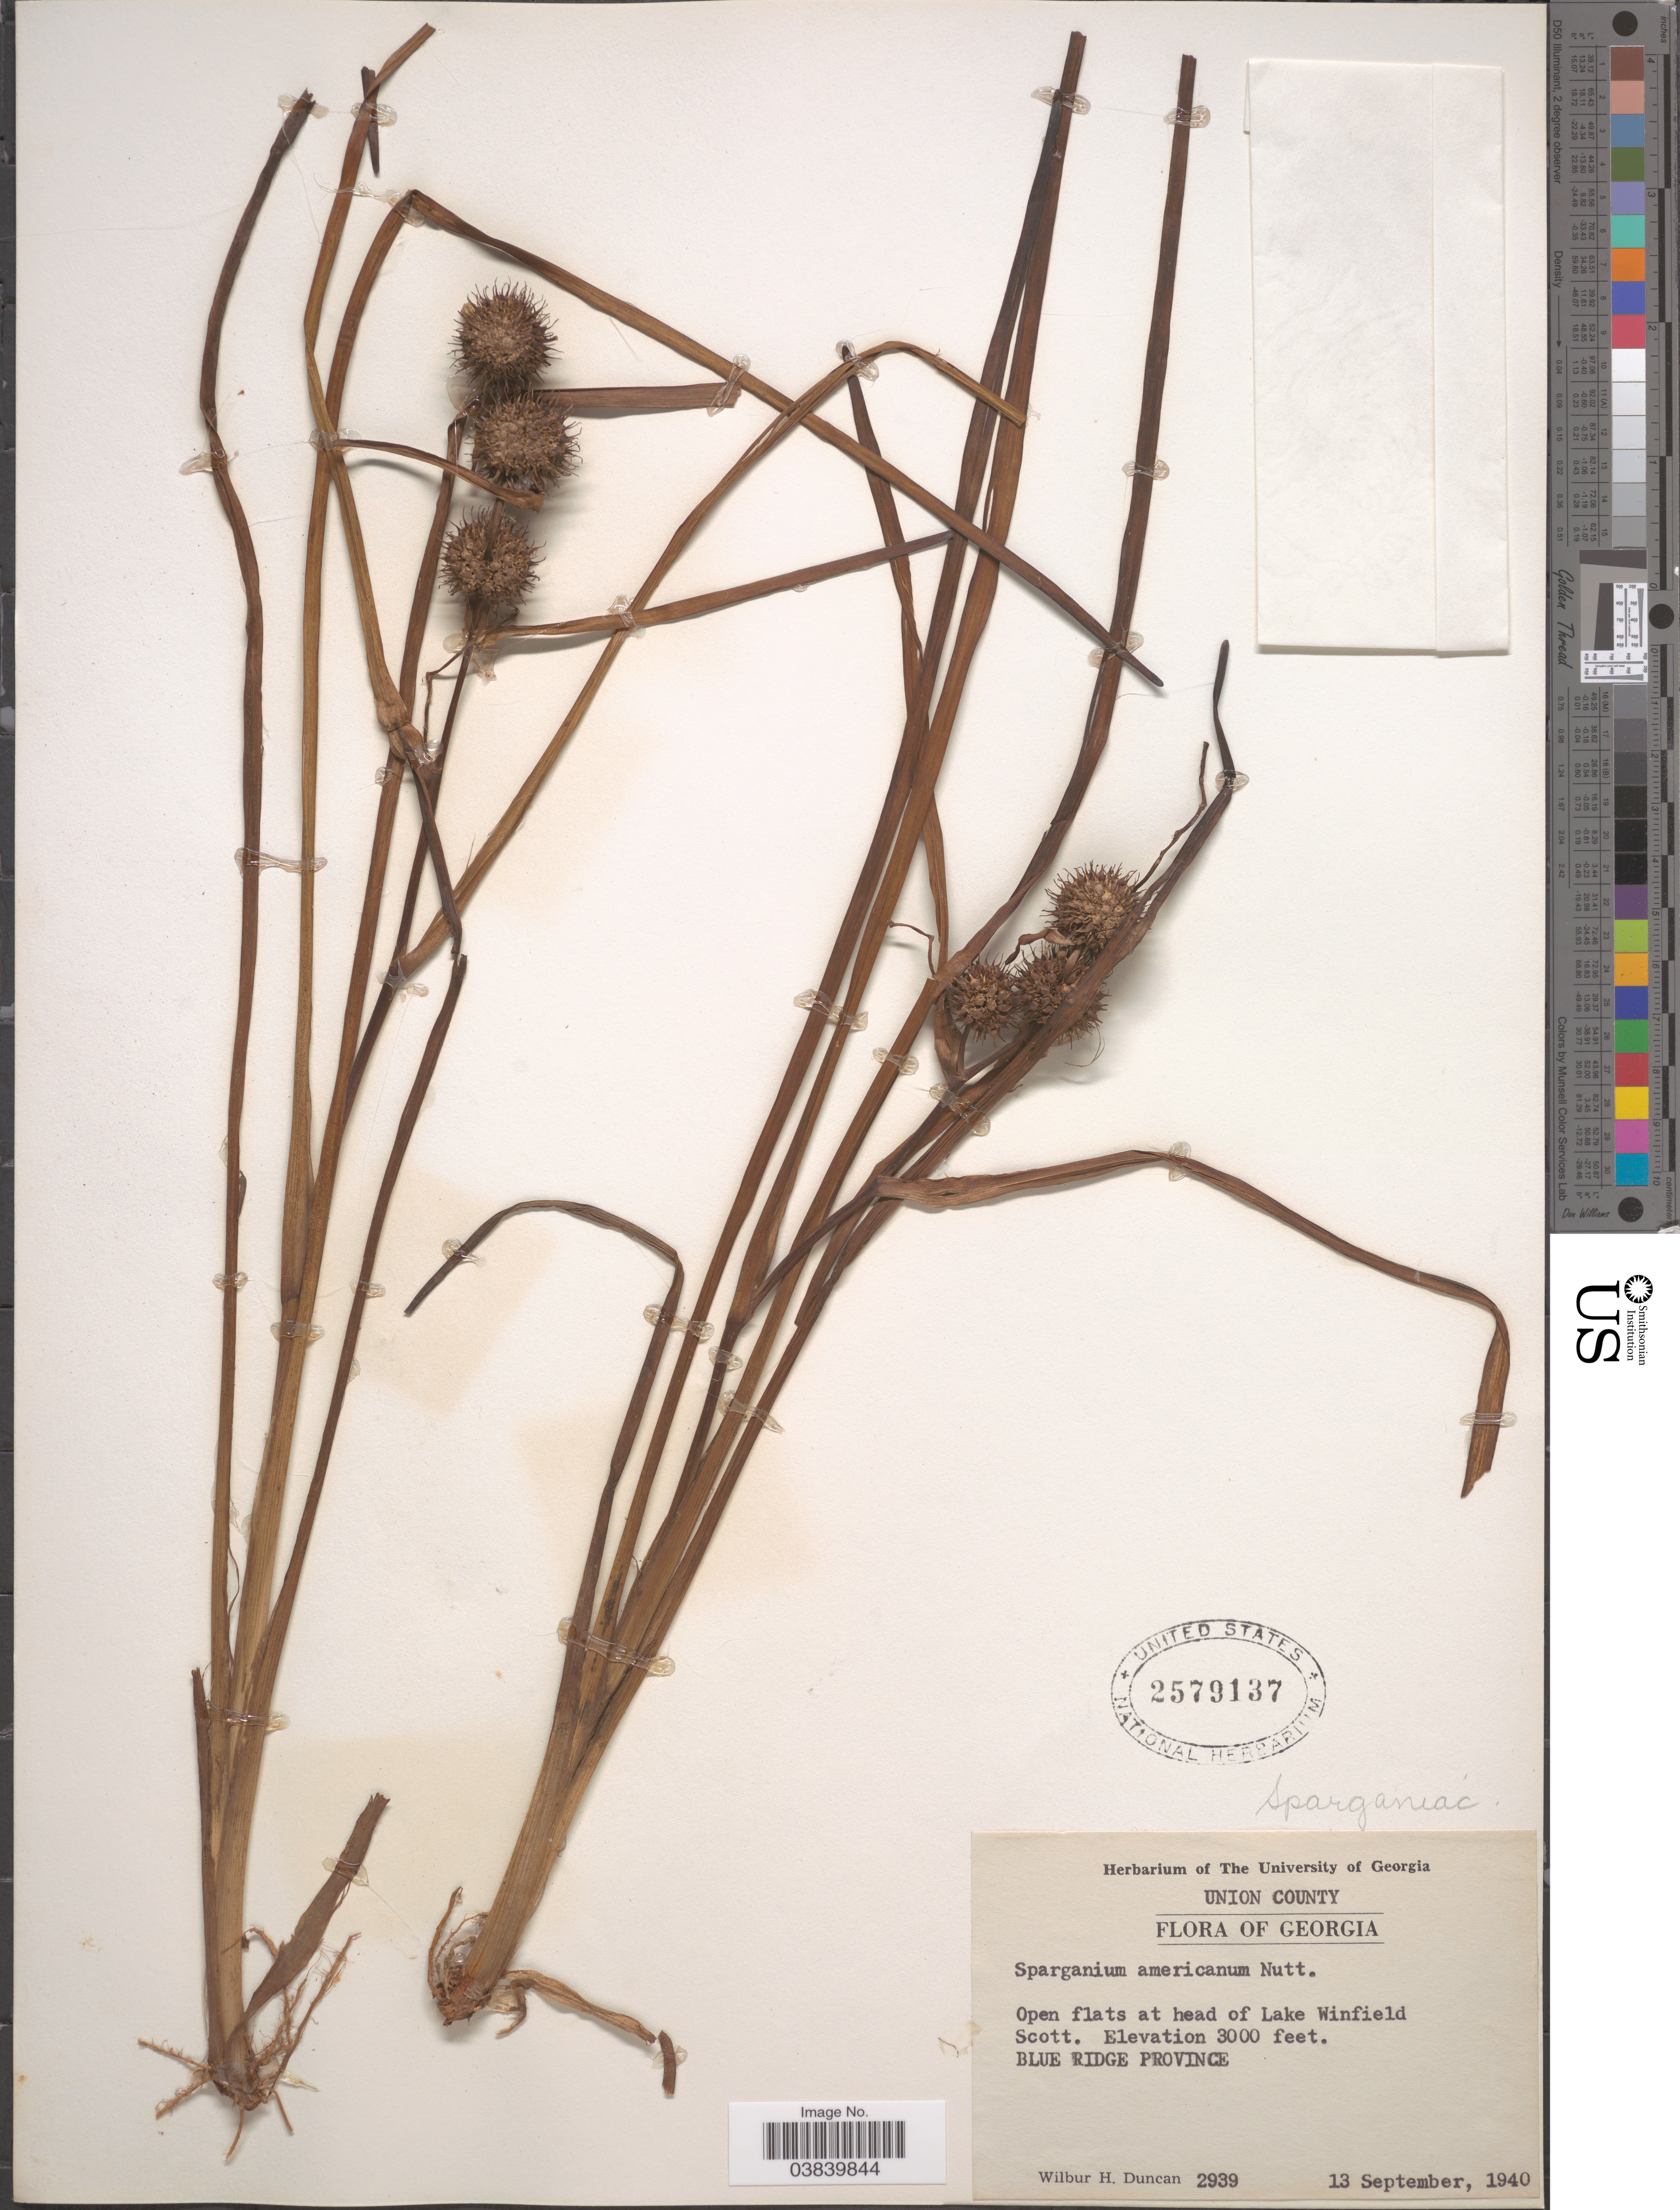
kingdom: Plantae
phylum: Tracheophyta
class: Liliopsida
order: Poales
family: Typhaceae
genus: Sparganium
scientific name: Sparganium americanum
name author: Nutt.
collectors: W. H. Duncan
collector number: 2939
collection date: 1940-09-13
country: United States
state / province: Georgia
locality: Union County. Open flats at head of Lake Winfield Scott. Blue Ridge Province.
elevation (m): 914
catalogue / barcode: US 2579137